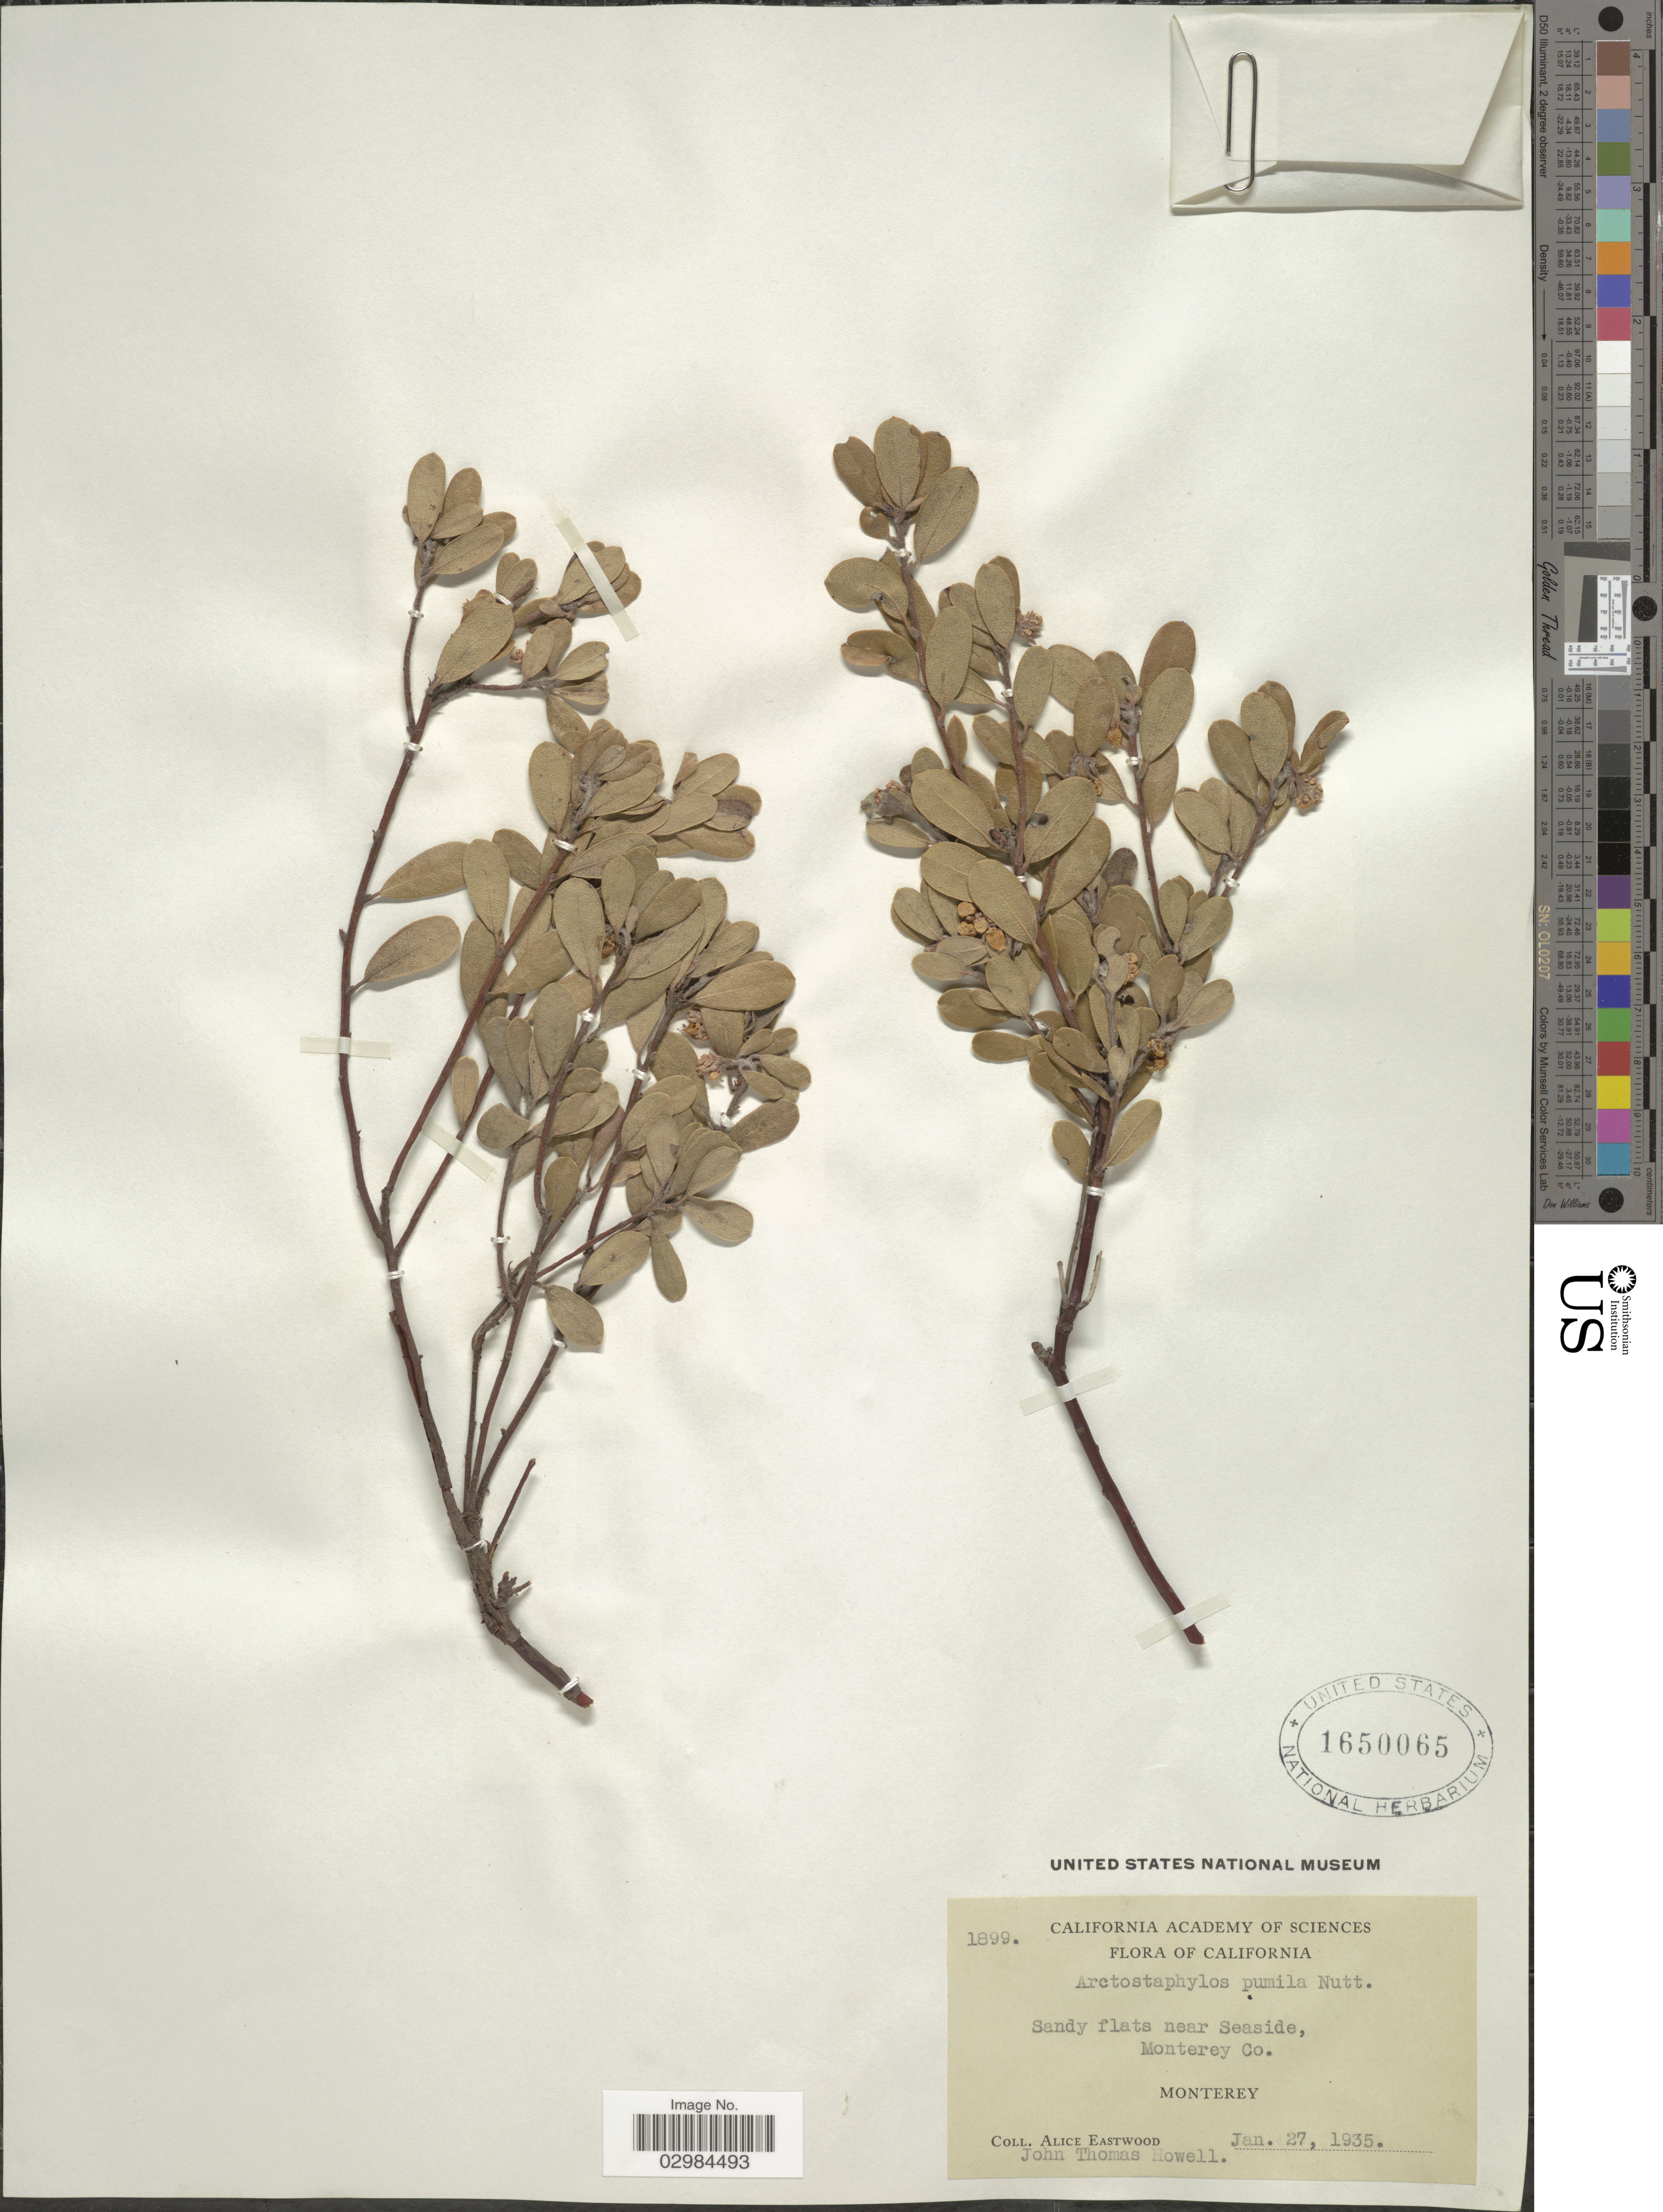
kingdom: Plantae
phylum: Tracheophyta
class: Magnoliopsida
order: Ericales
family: Ericaceae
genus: Arctostaphylos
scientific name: Arctostaphylos pumila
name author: Nutt.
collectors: A. Eastwood & J. T. Howell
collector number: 1899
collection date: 1935-01-27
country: United States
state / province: California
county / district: Monterey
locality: Sandy flats near Seaside, Monterey Co. Monterey.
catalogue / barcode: US 1650065